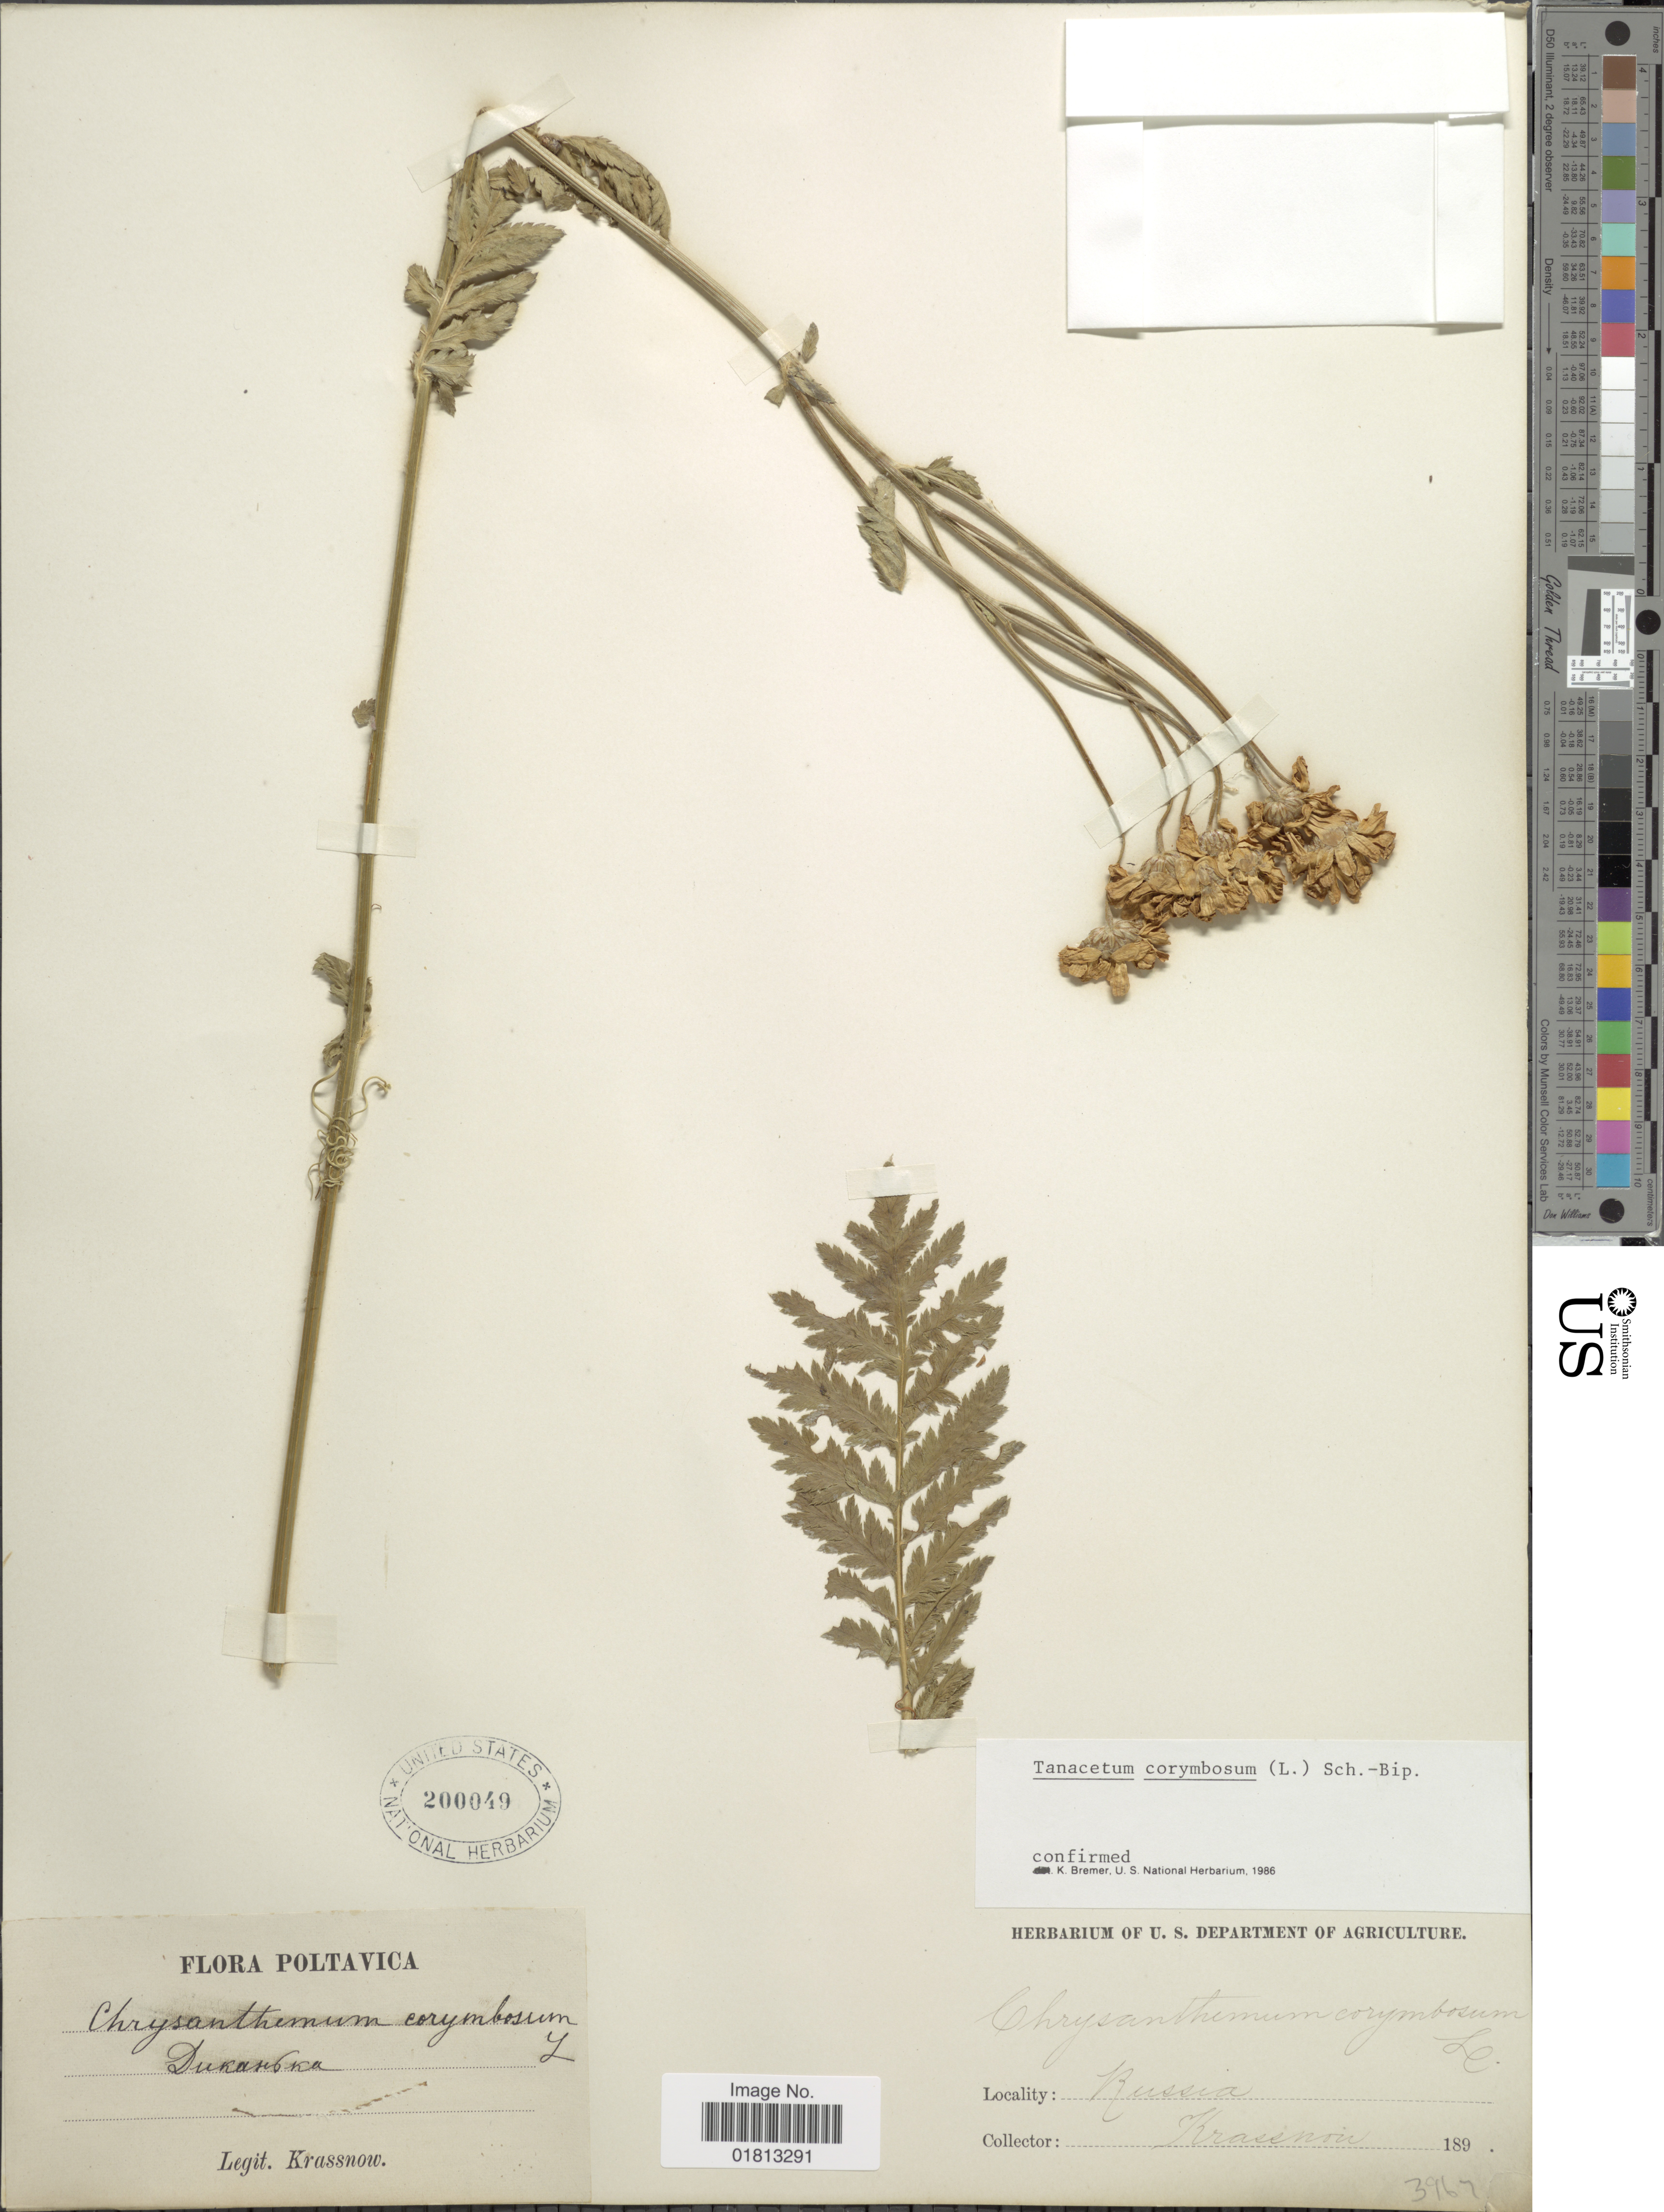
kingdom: Plantae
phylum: Tracheophyta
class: Magnoliopsida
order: Asterales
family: Asteraceae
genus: Tanacetum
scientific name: Tanacetum corymbosum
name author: (L.) Sch. Bip.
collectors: -. Krassnow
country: Ukraine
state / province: Poltava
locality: Dikanka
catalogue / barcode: US 200049